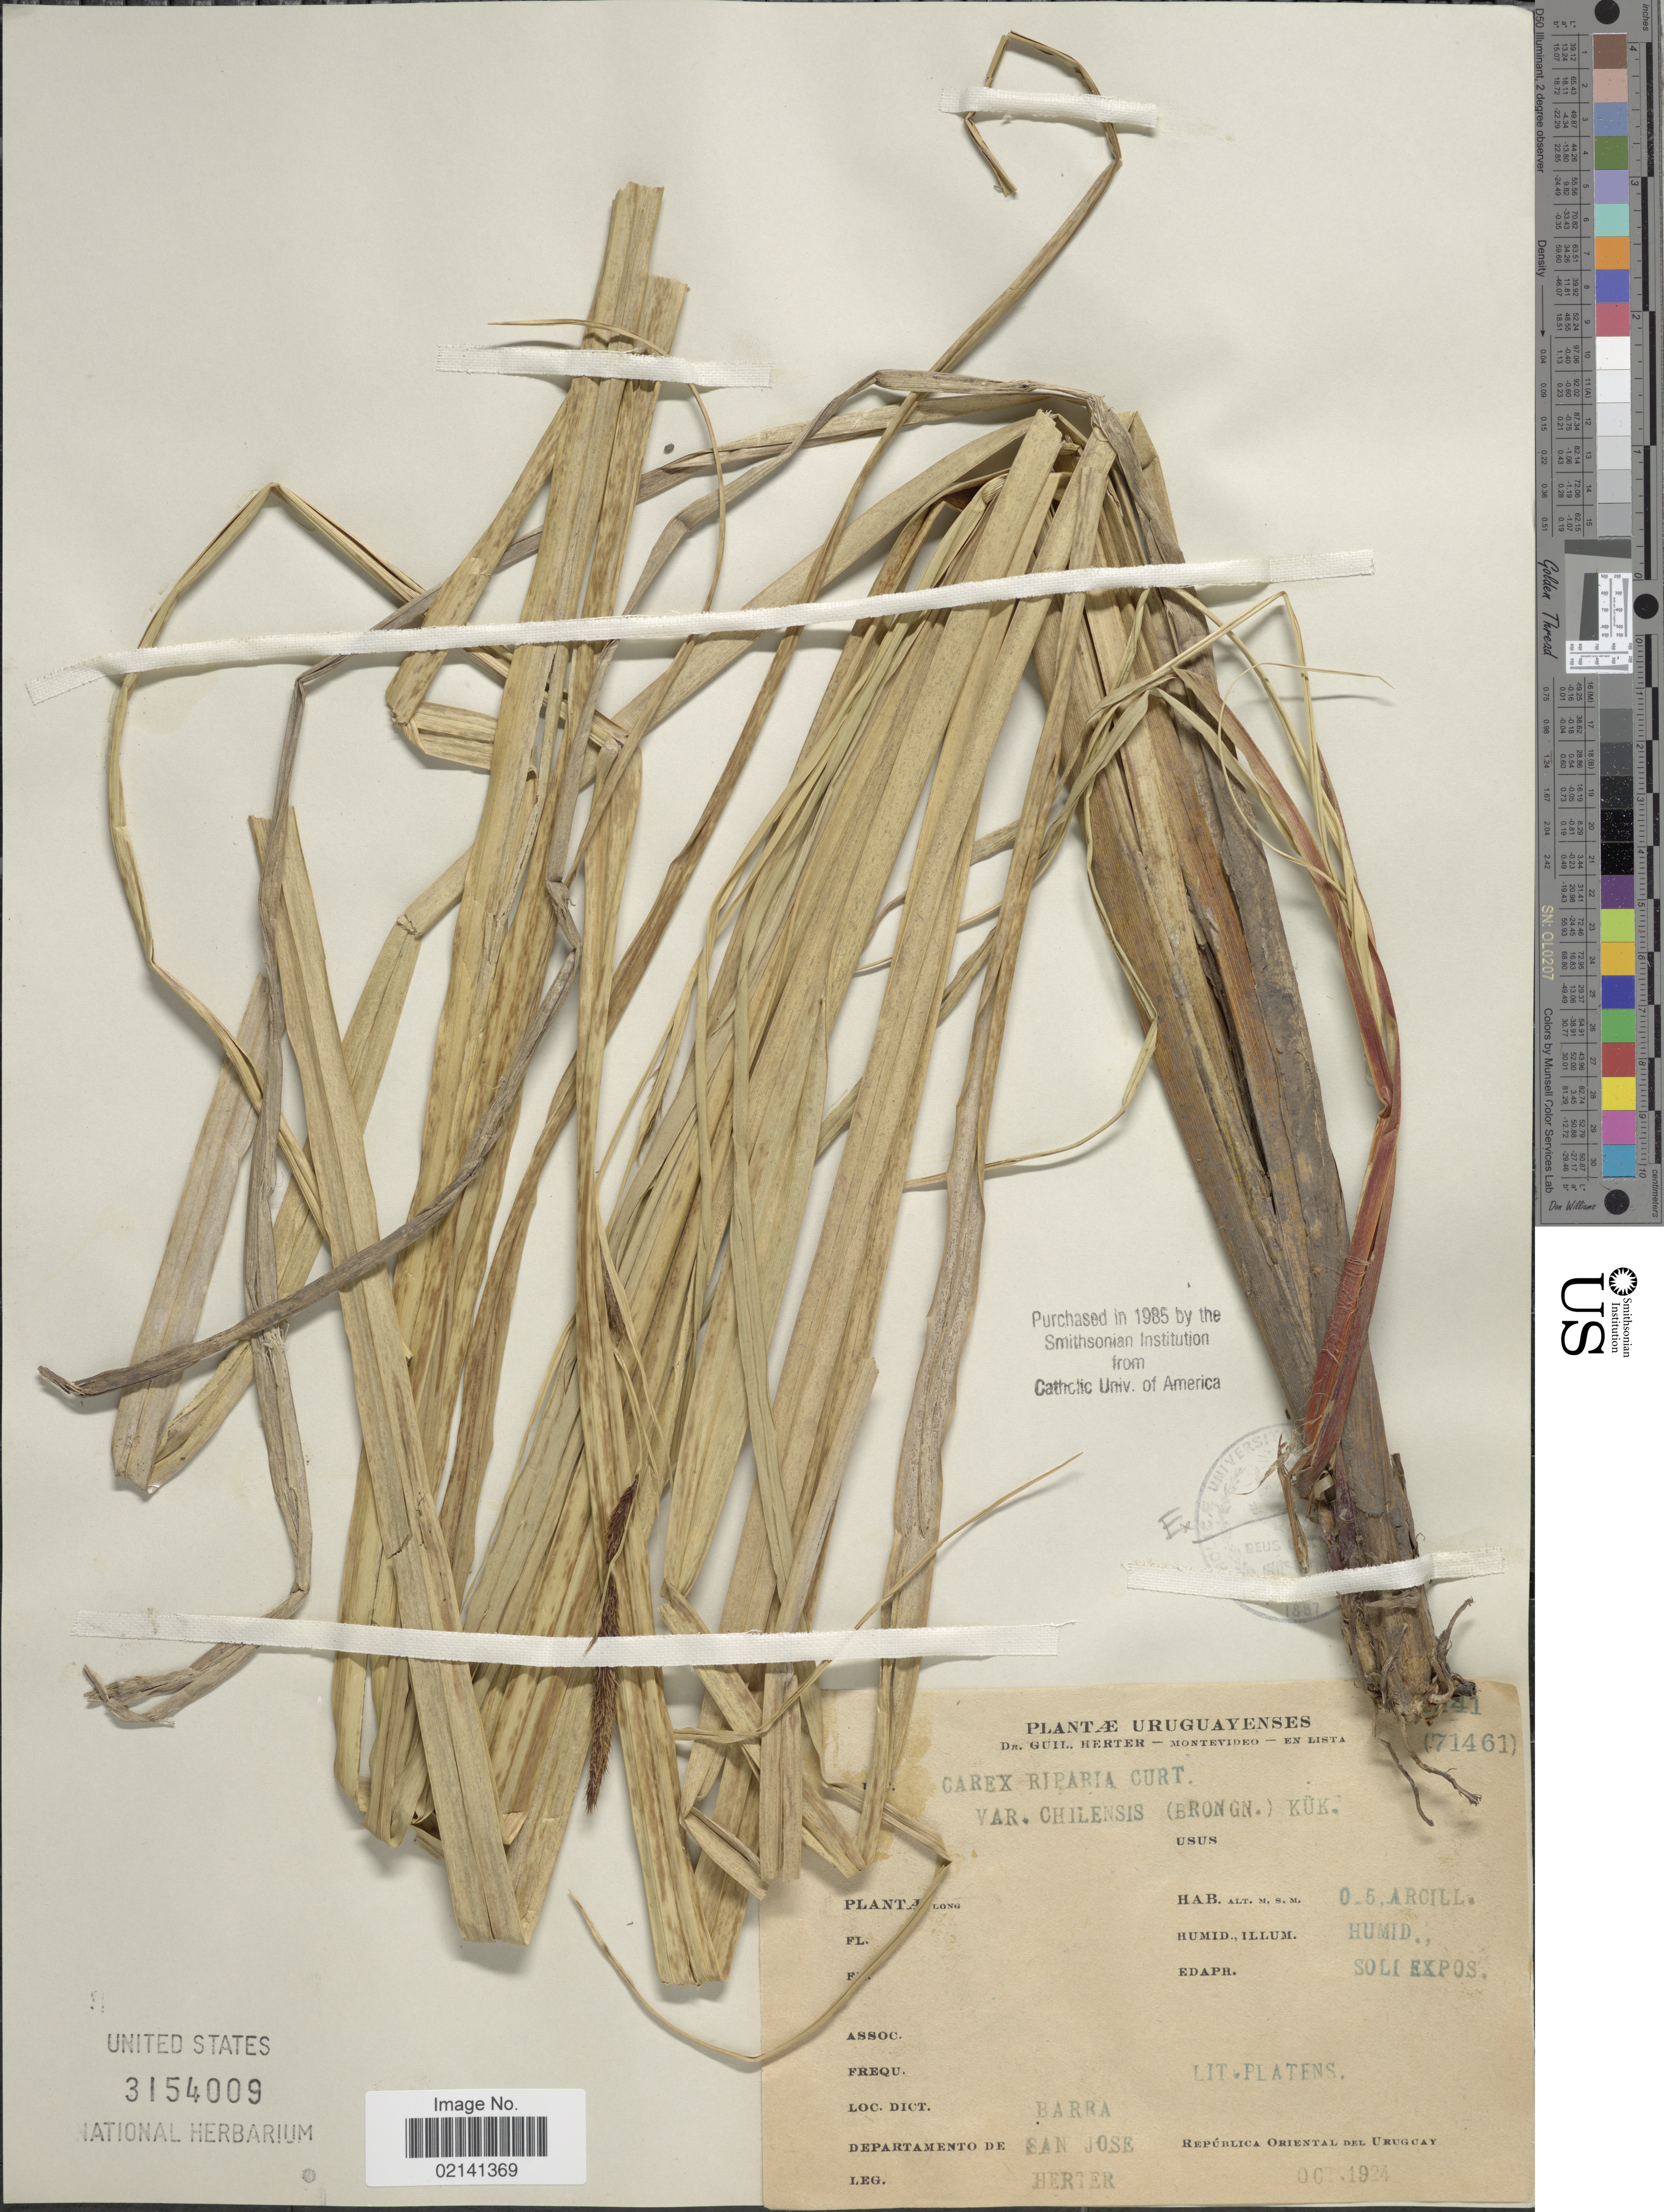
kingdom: Plantae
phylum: Tracheophyta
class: Liliopsida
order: Poales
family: Cyperaceae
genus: Carex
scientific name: Carex chilensis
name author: Brongn.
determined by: Jiménez-Mejías, P.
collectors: G. Herter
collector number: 71461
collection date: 1924-10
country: Uruguay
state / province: San Jose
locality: Departamento de San Jose. Barra.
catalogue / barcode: US 3154009